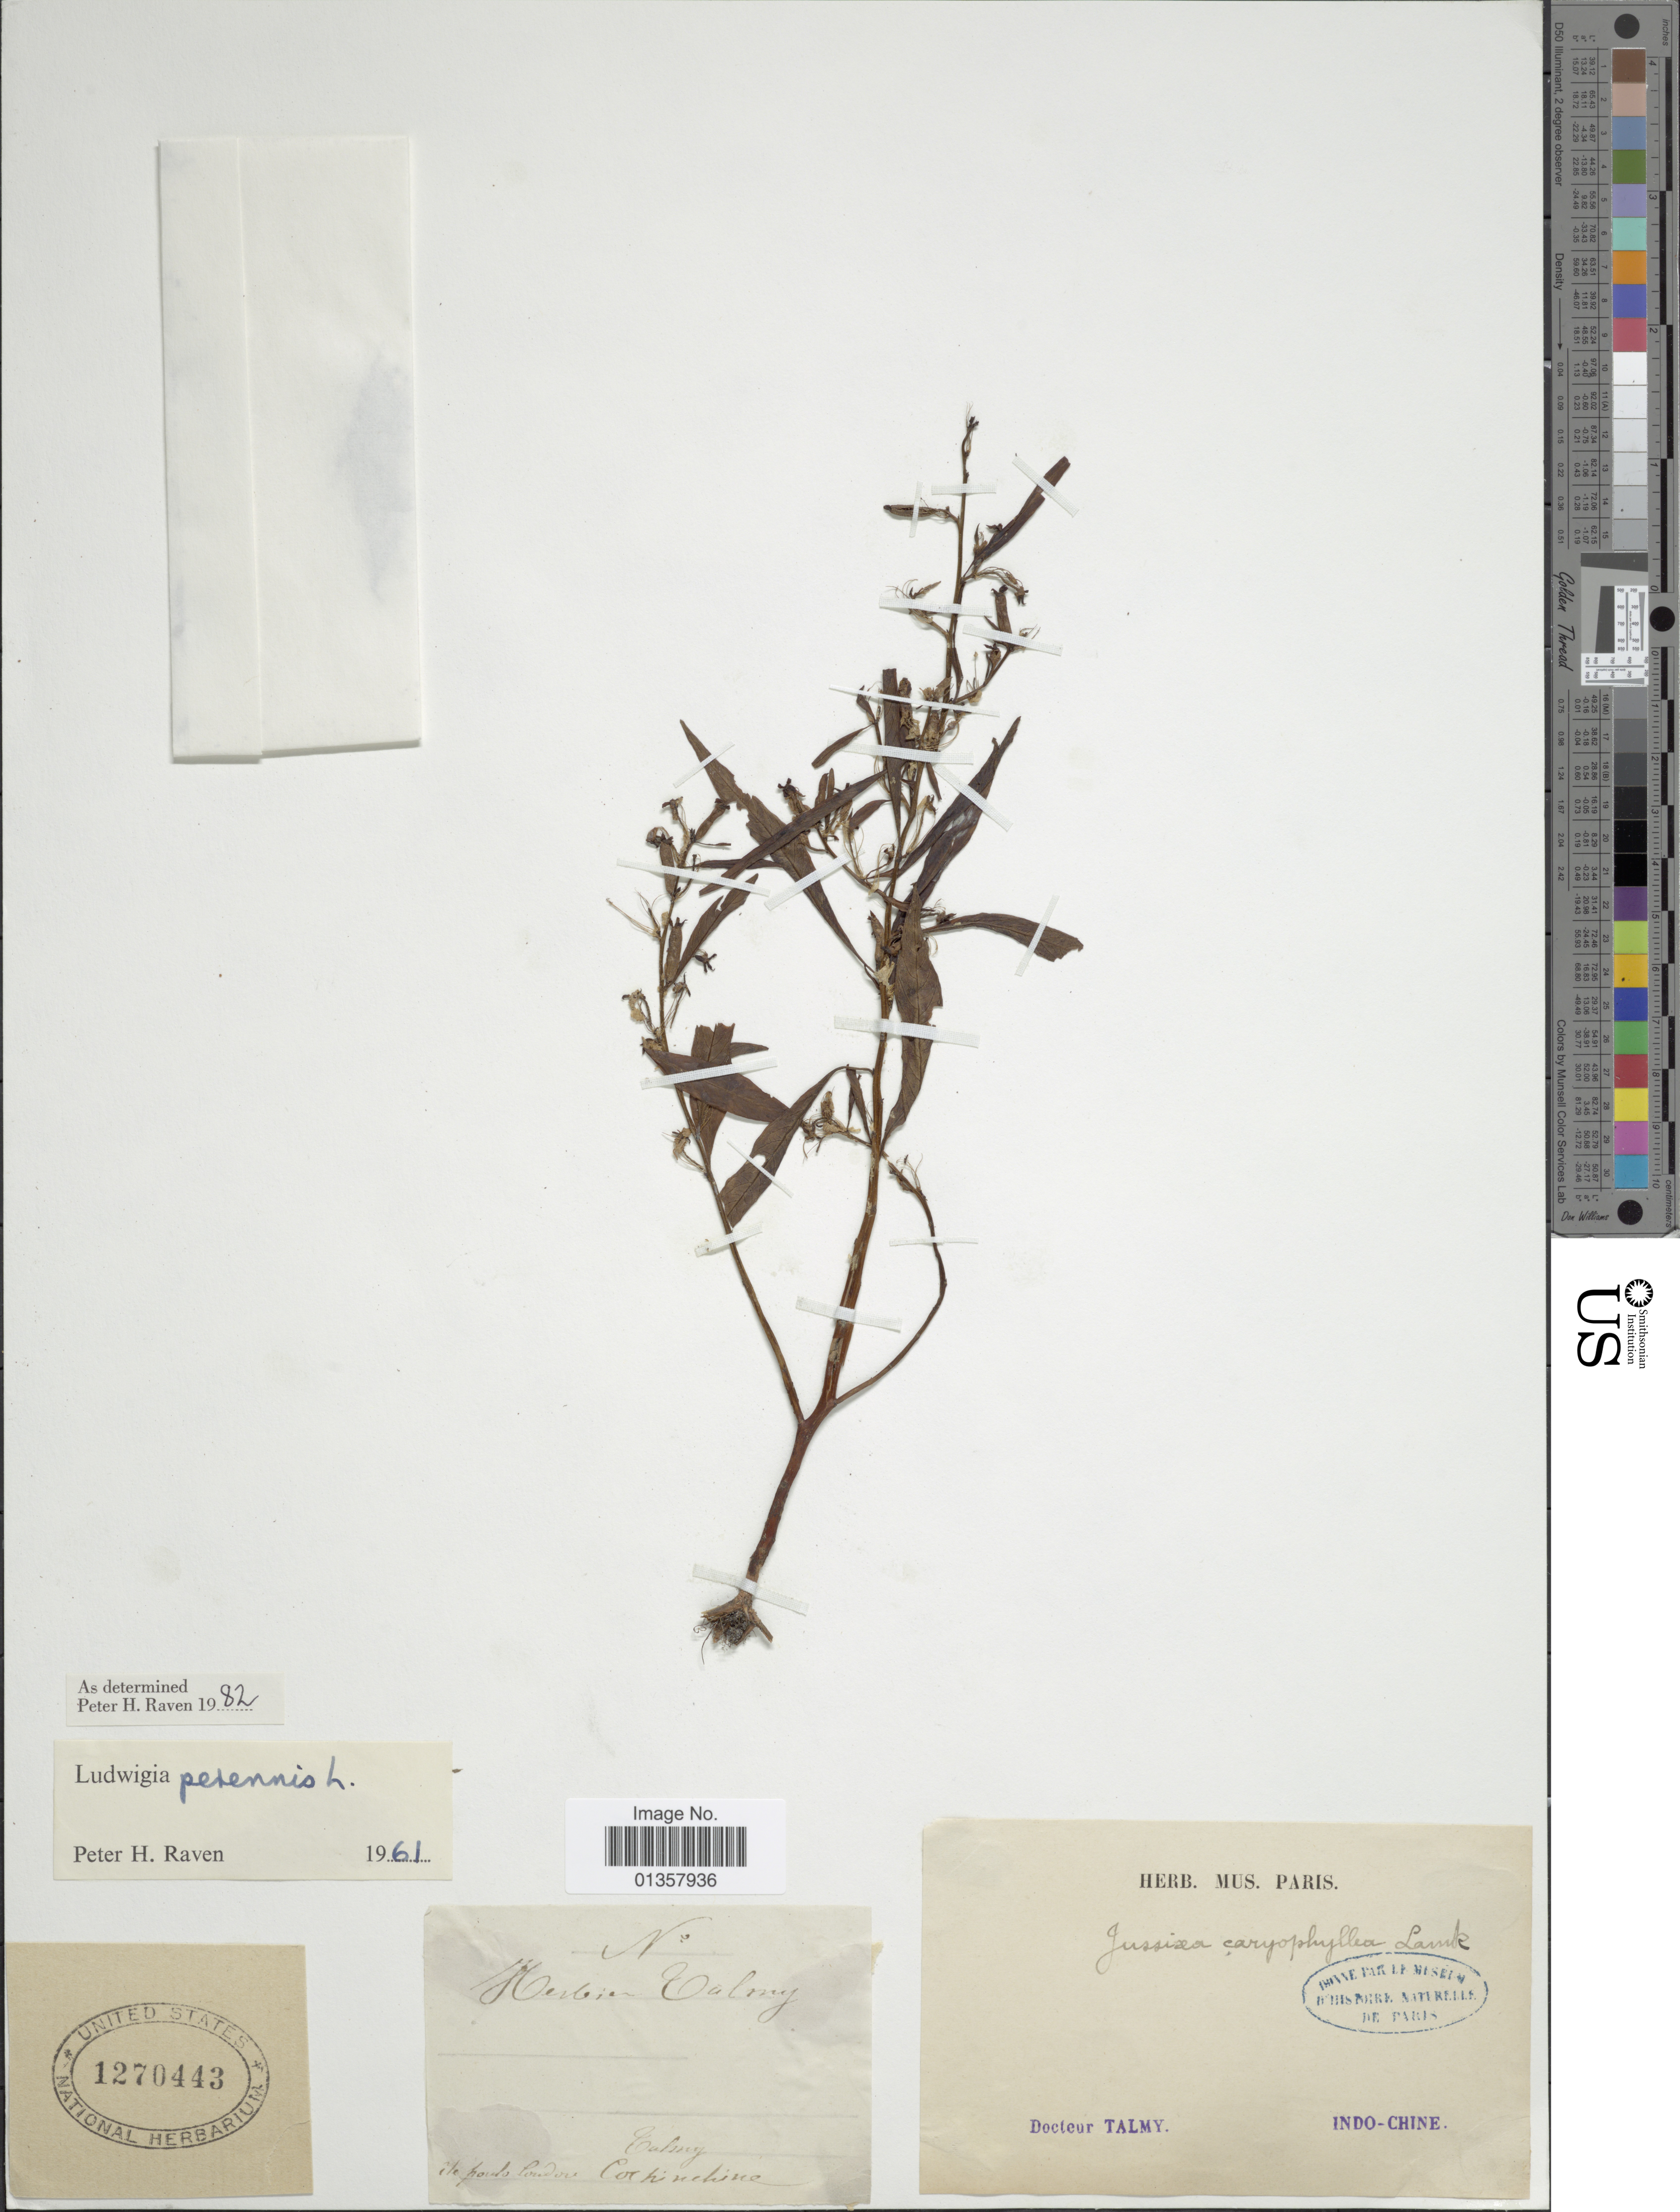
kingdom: Plantae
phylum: Tracheophyta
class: Magnoliopsida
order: Myrtales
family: Onagraceae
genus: Ludwigia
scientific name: Ludwigia perennis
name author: L.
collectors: -. Talmy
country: Vietnam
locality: Indo-Chine, Cochinechine [interpreted]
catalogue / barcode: US 1270443